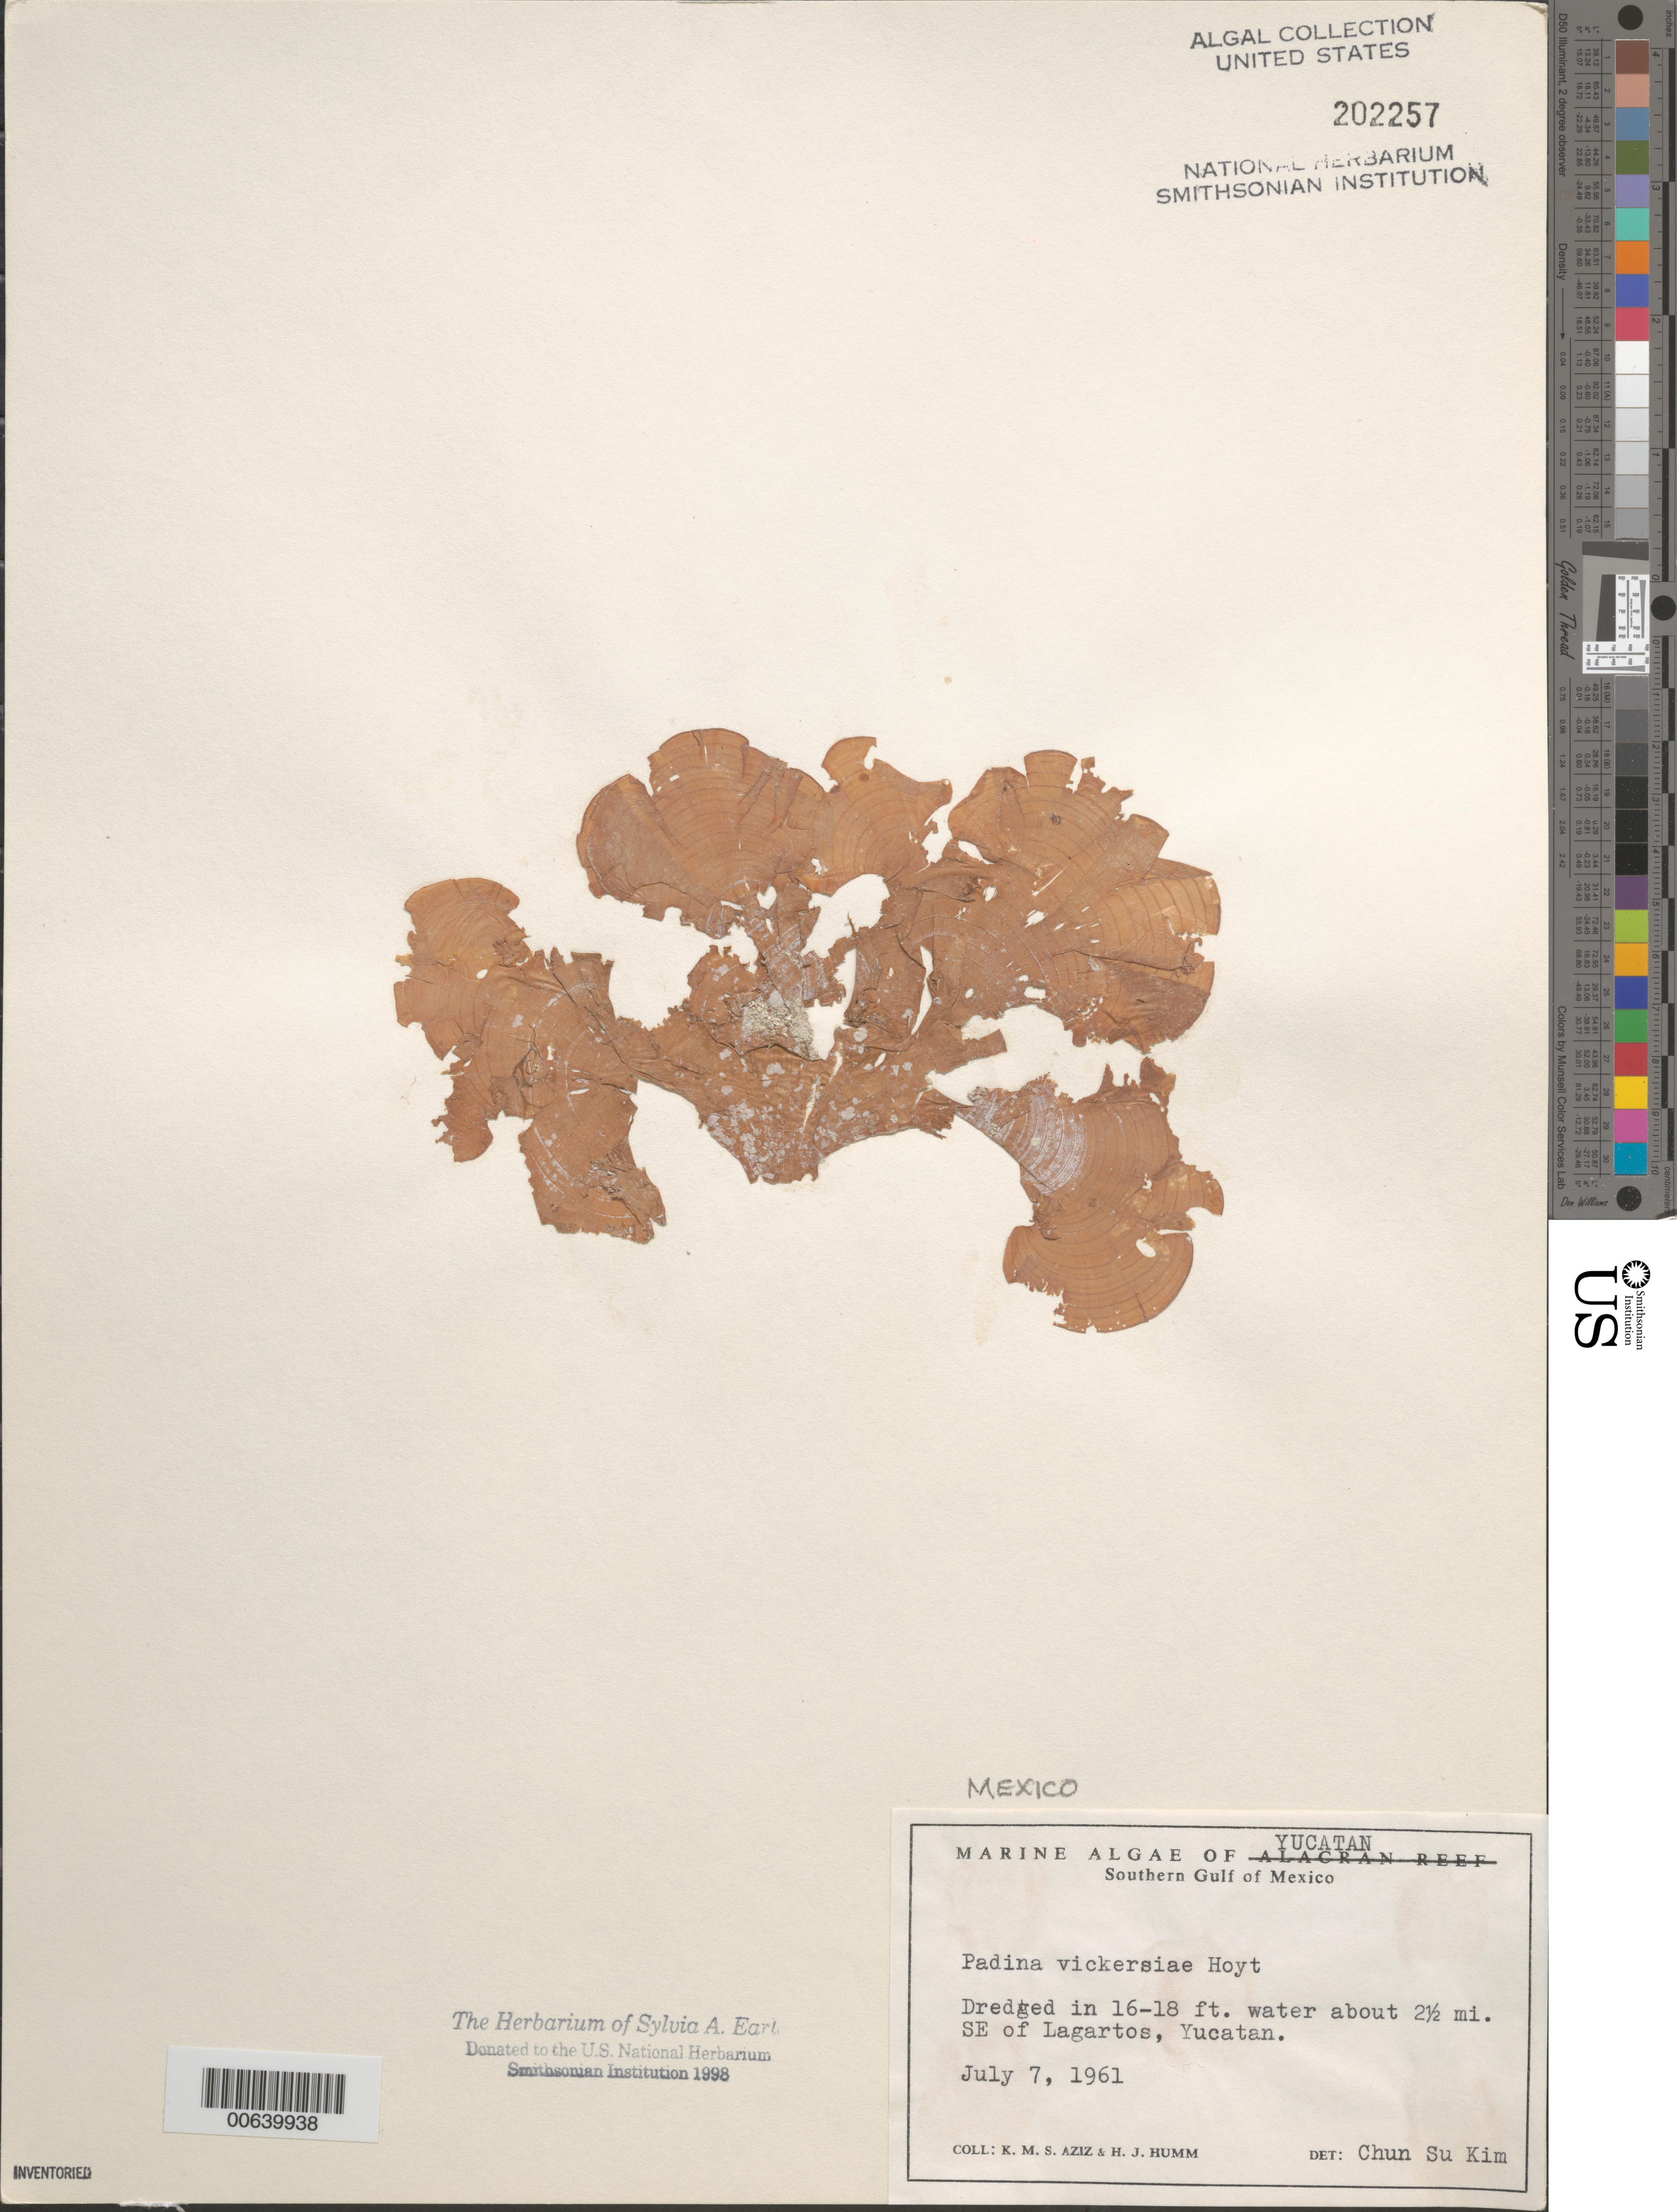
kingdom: Chromista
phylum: Ochrophyta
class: Phaeophyceae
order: Dictyotales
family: Dictyotaceae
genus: Padina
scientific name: Padina gymnospora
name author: (Kütz.) O.G. Sond.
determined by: Algae name updating Project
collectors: K. M. Aziz & H. J. Humm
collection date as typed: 07 Jul 1961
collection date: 1961-07-07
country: Mexico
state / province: Yucatan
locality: Ca. 2.5 miles southeast of Lagartos, southern Gulf of Mexico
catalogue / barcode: US 202257